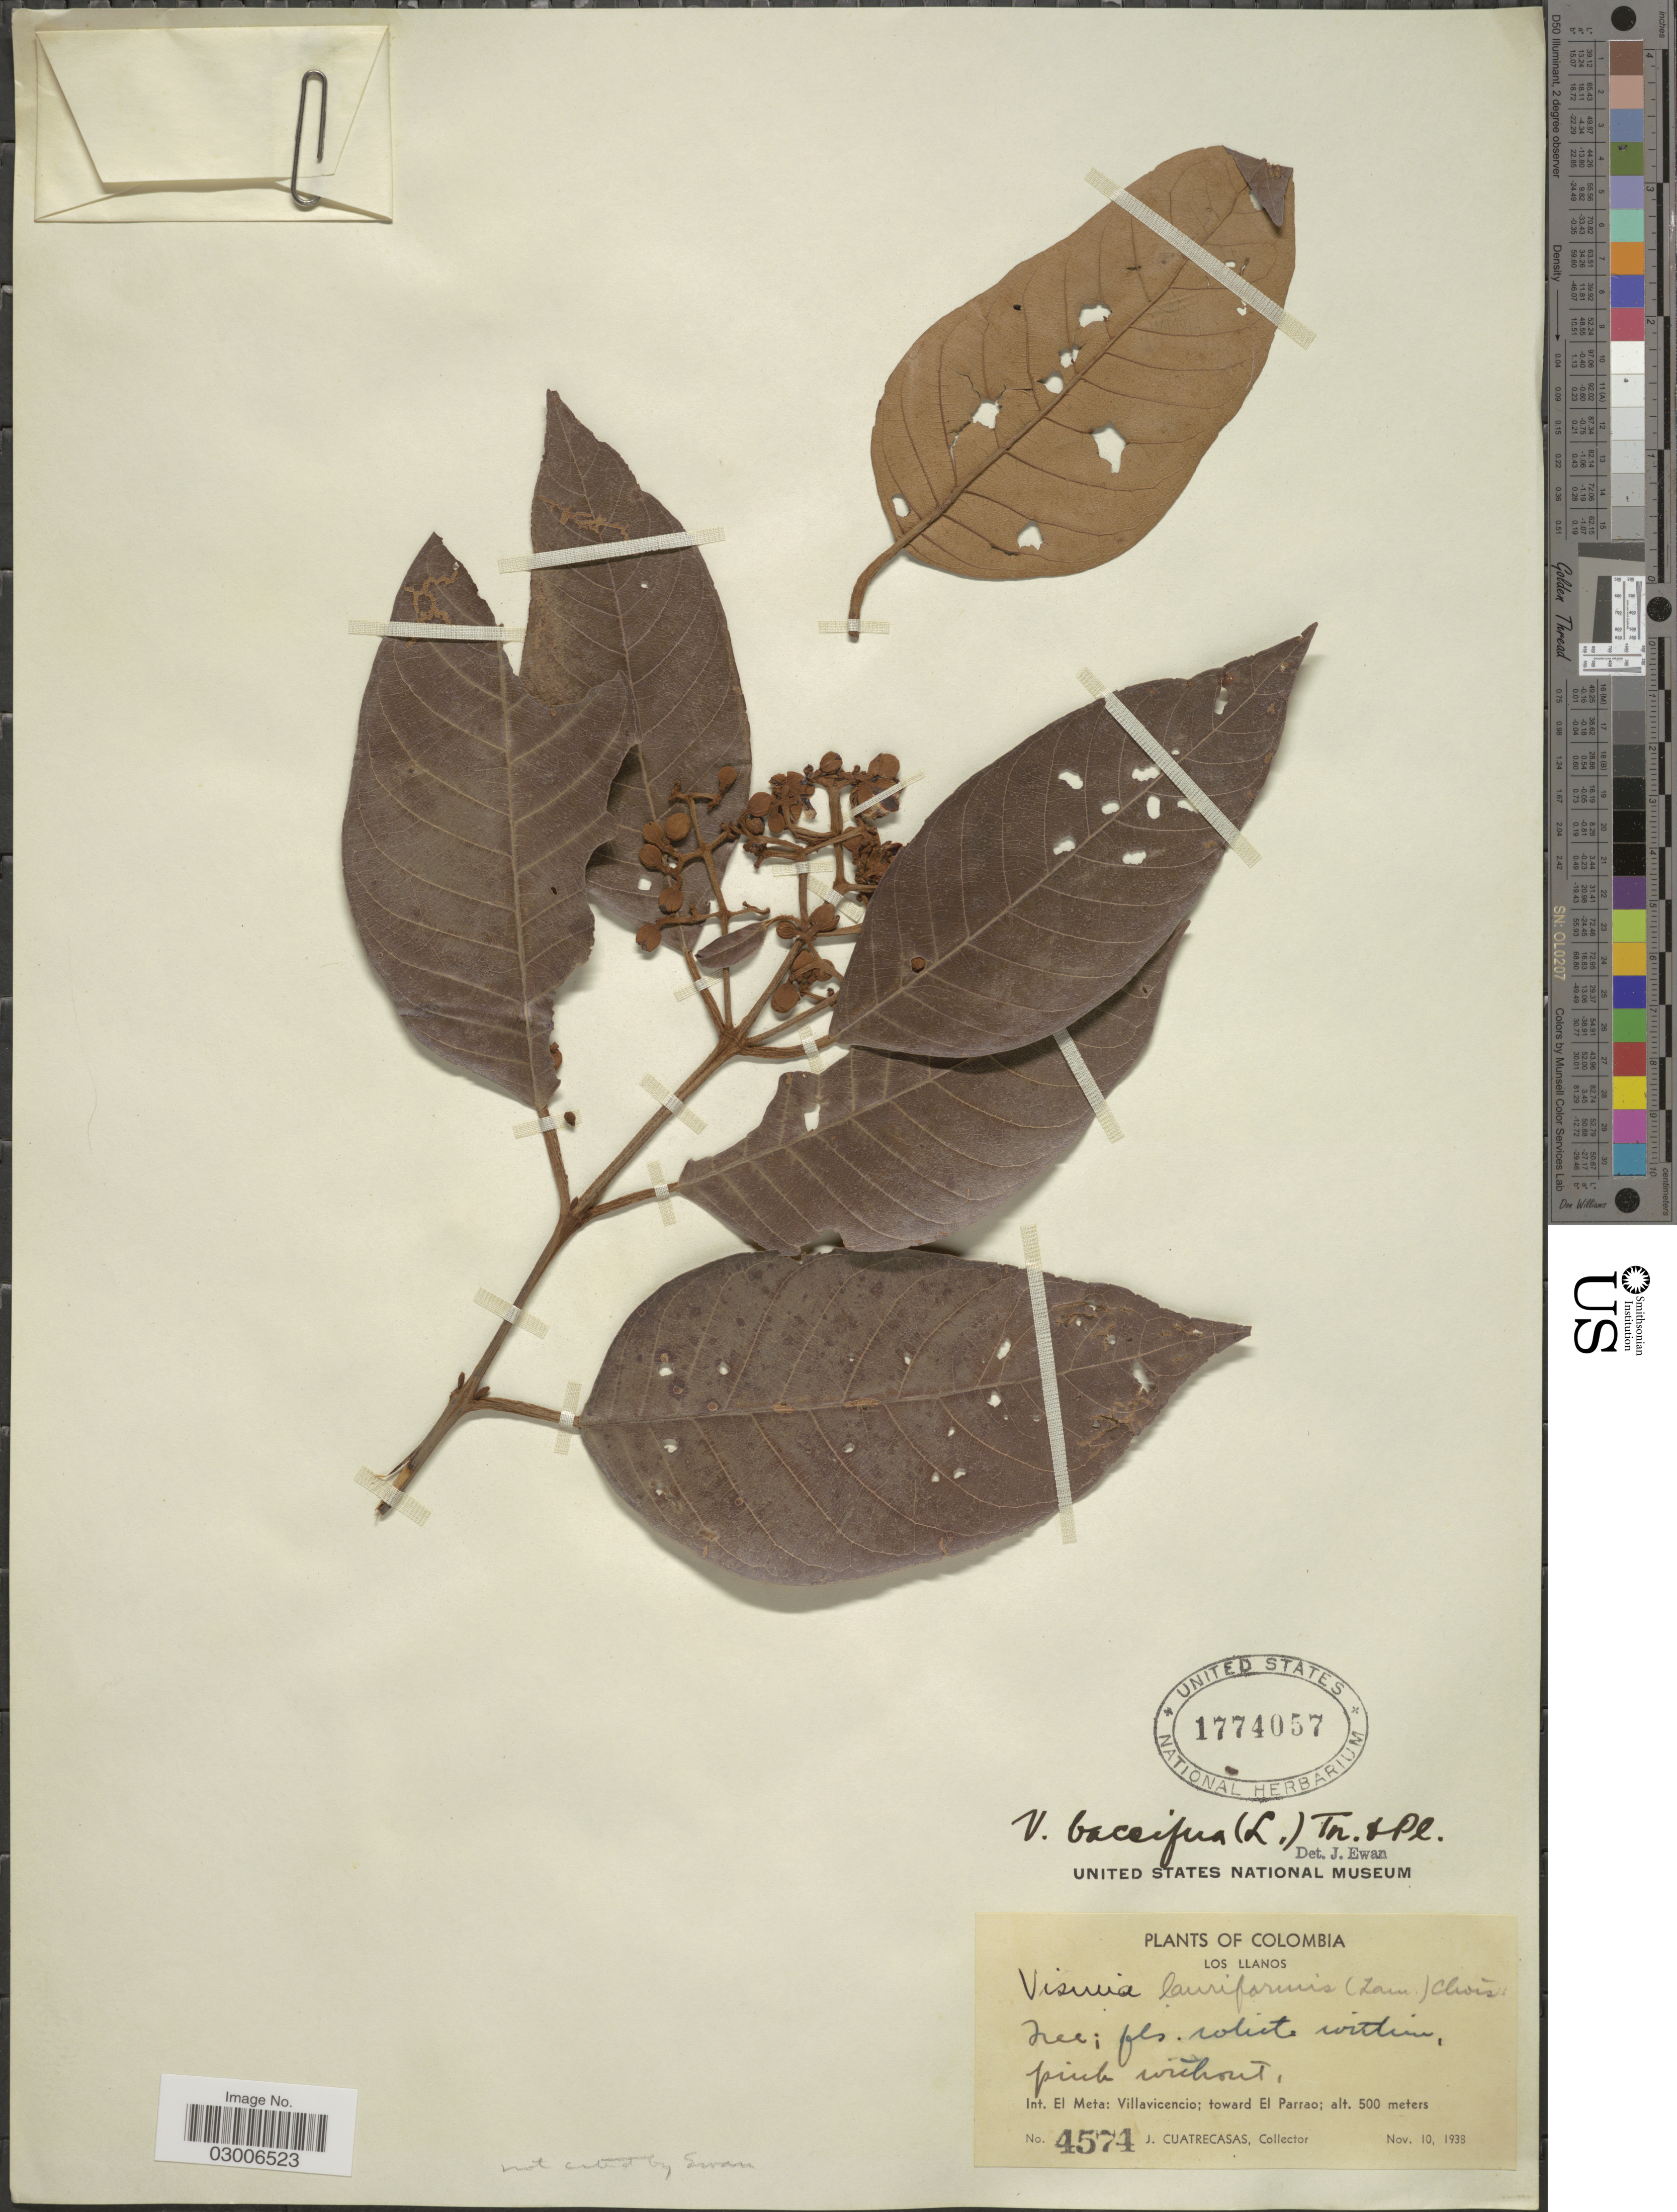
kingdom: Plantae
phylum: Tracheophyta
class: Magnoliopsida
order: Malpighiales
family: Hypericaceae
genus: Vismia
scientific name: Vismia baccifera subsp. baccifera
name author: (L.) Triana & Planch.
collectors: J. Cuatrecasas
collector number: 4574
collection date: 1933-11-10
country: Colombia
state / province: Meta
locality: Los Llanos, Int. El Meta: Villavicencio; toward El Parrao.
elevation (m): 500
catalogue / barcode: US 1774057